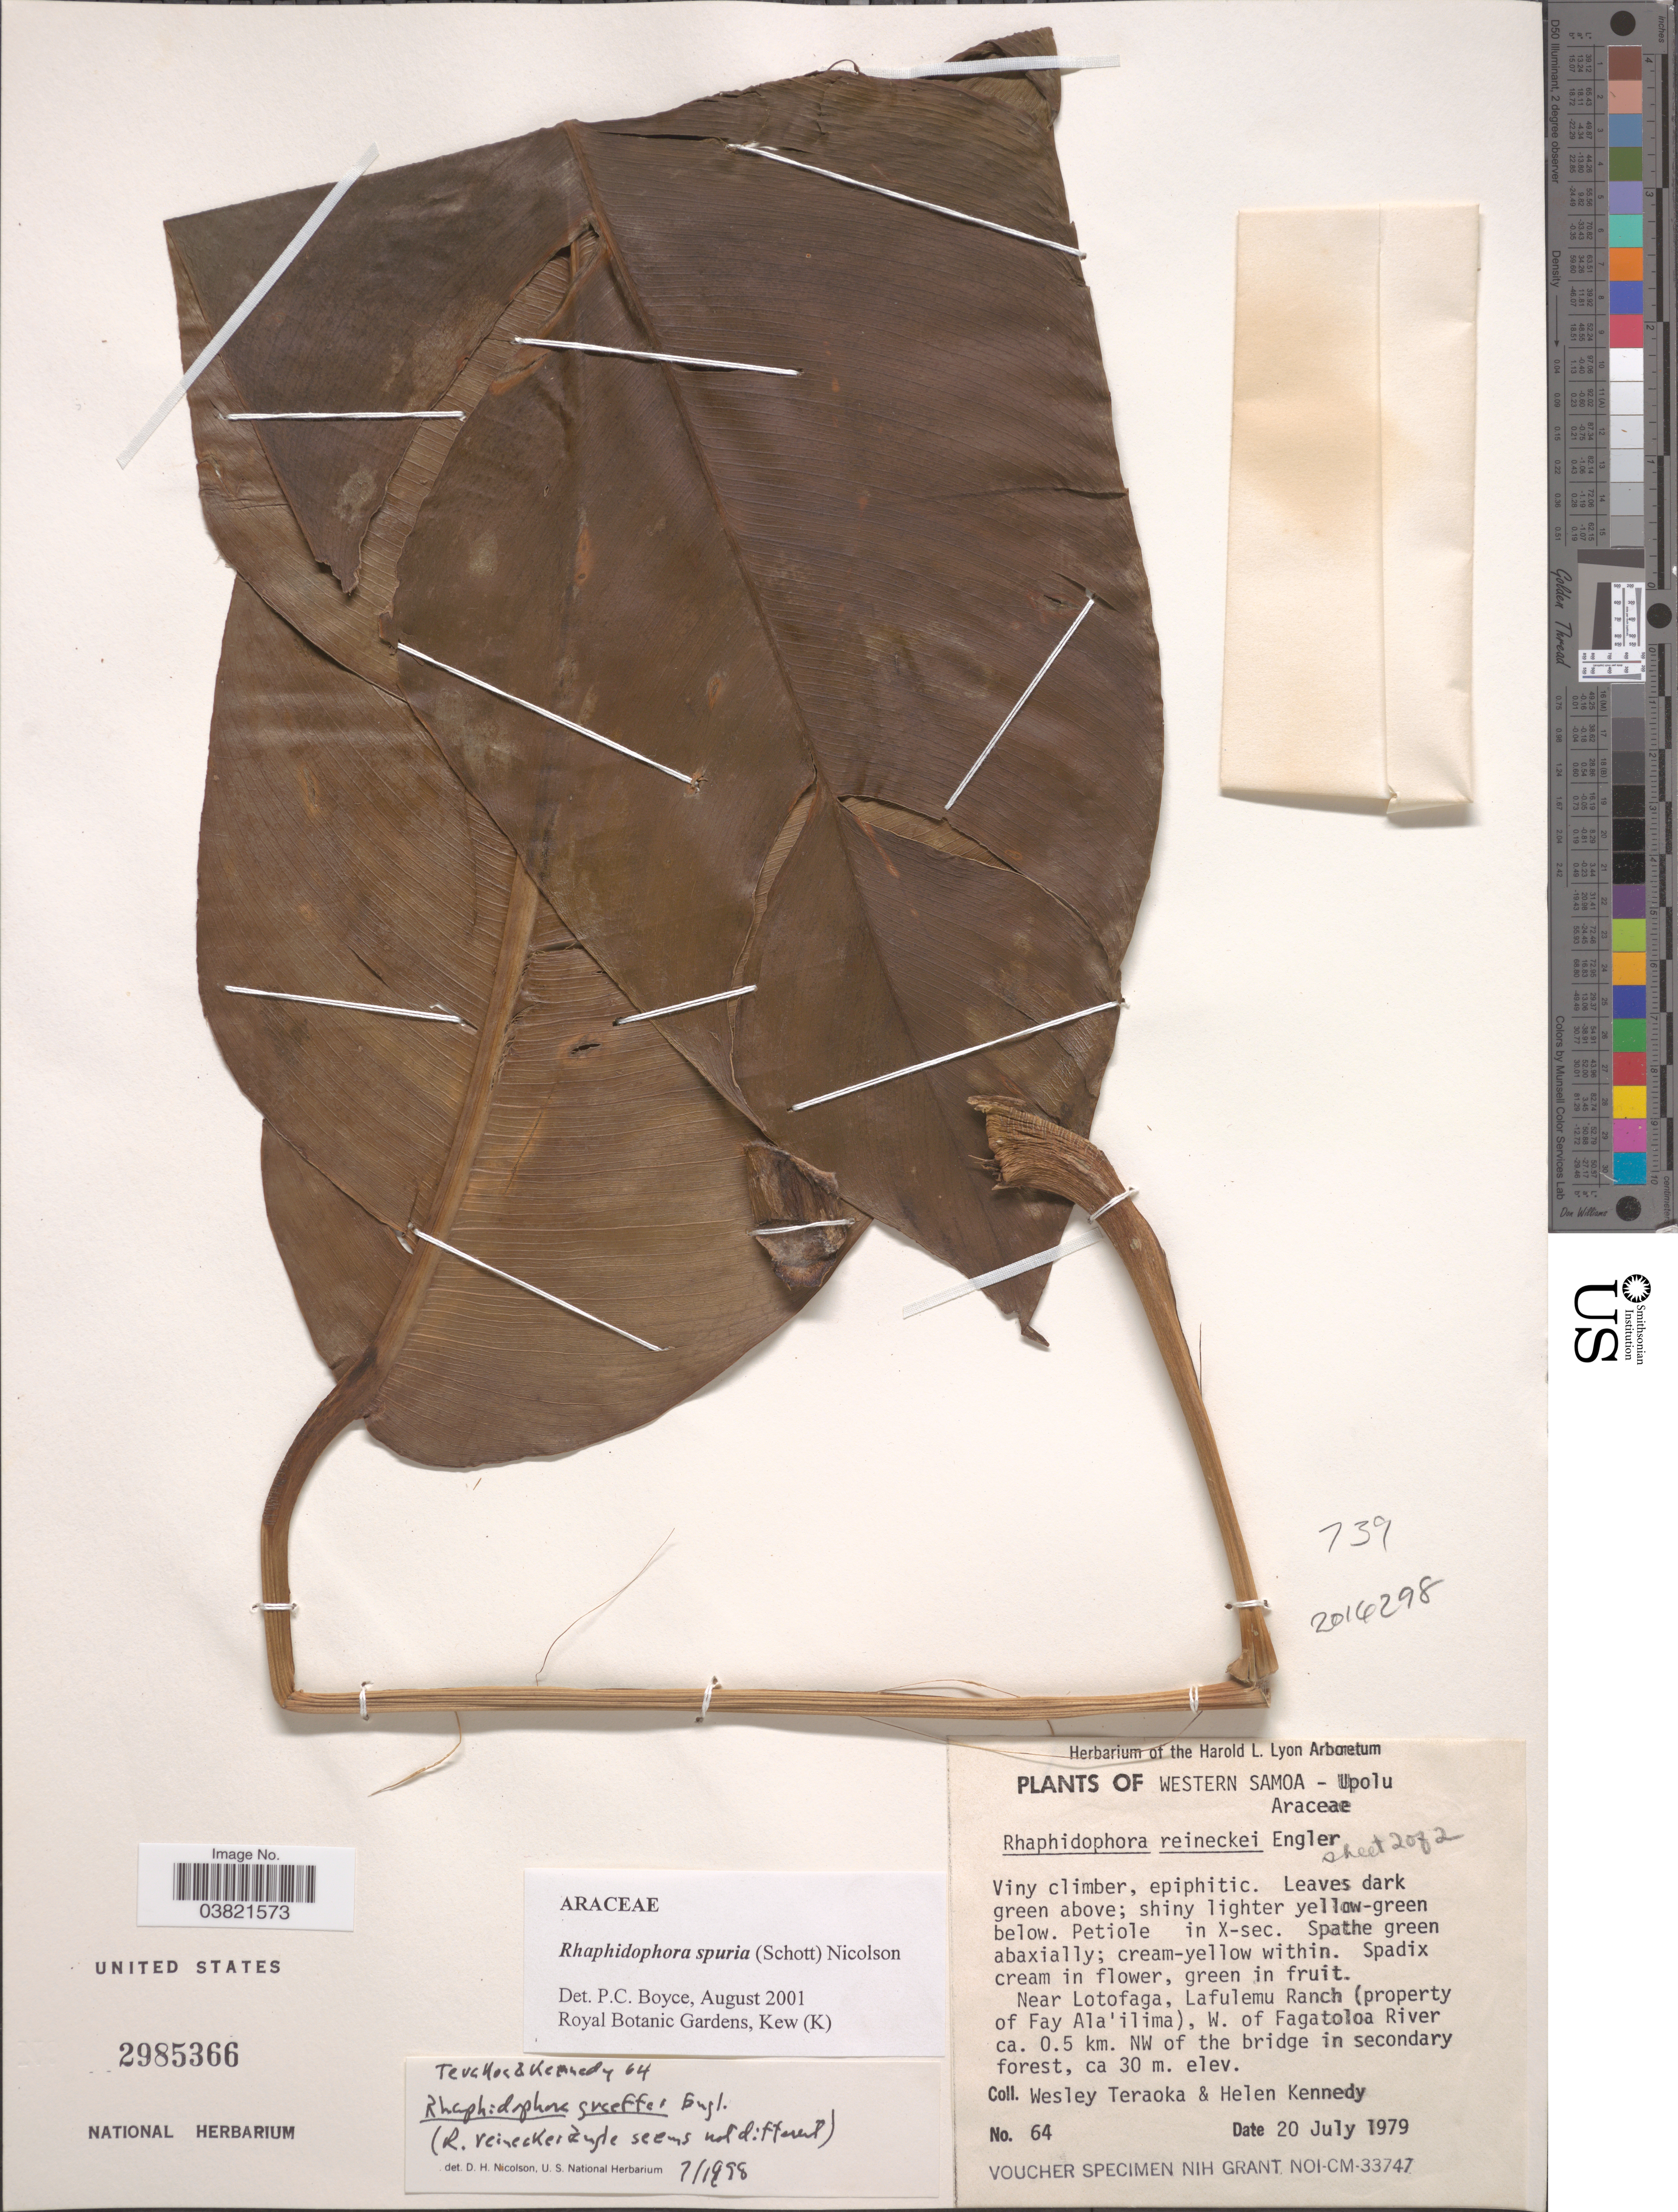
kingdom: Plantae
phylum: Tracheophyta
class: Liliopsida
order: Alismatales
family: Araceae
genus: Rhaphidophora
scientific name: Rhaphidophora spuria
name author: (Schott) Nicolson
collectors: W. Teraoka & H. Kennedy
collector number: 64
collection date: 1979-07-20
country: Samoa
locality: Upolu. Near Lotofaga, Lafulemu Ranch (property of Fay Ala'ilima), W of Fagatoloa River ca. 0.5 km. NW of the bridge in secondary forest.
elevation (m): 30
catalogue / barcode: US 2985366